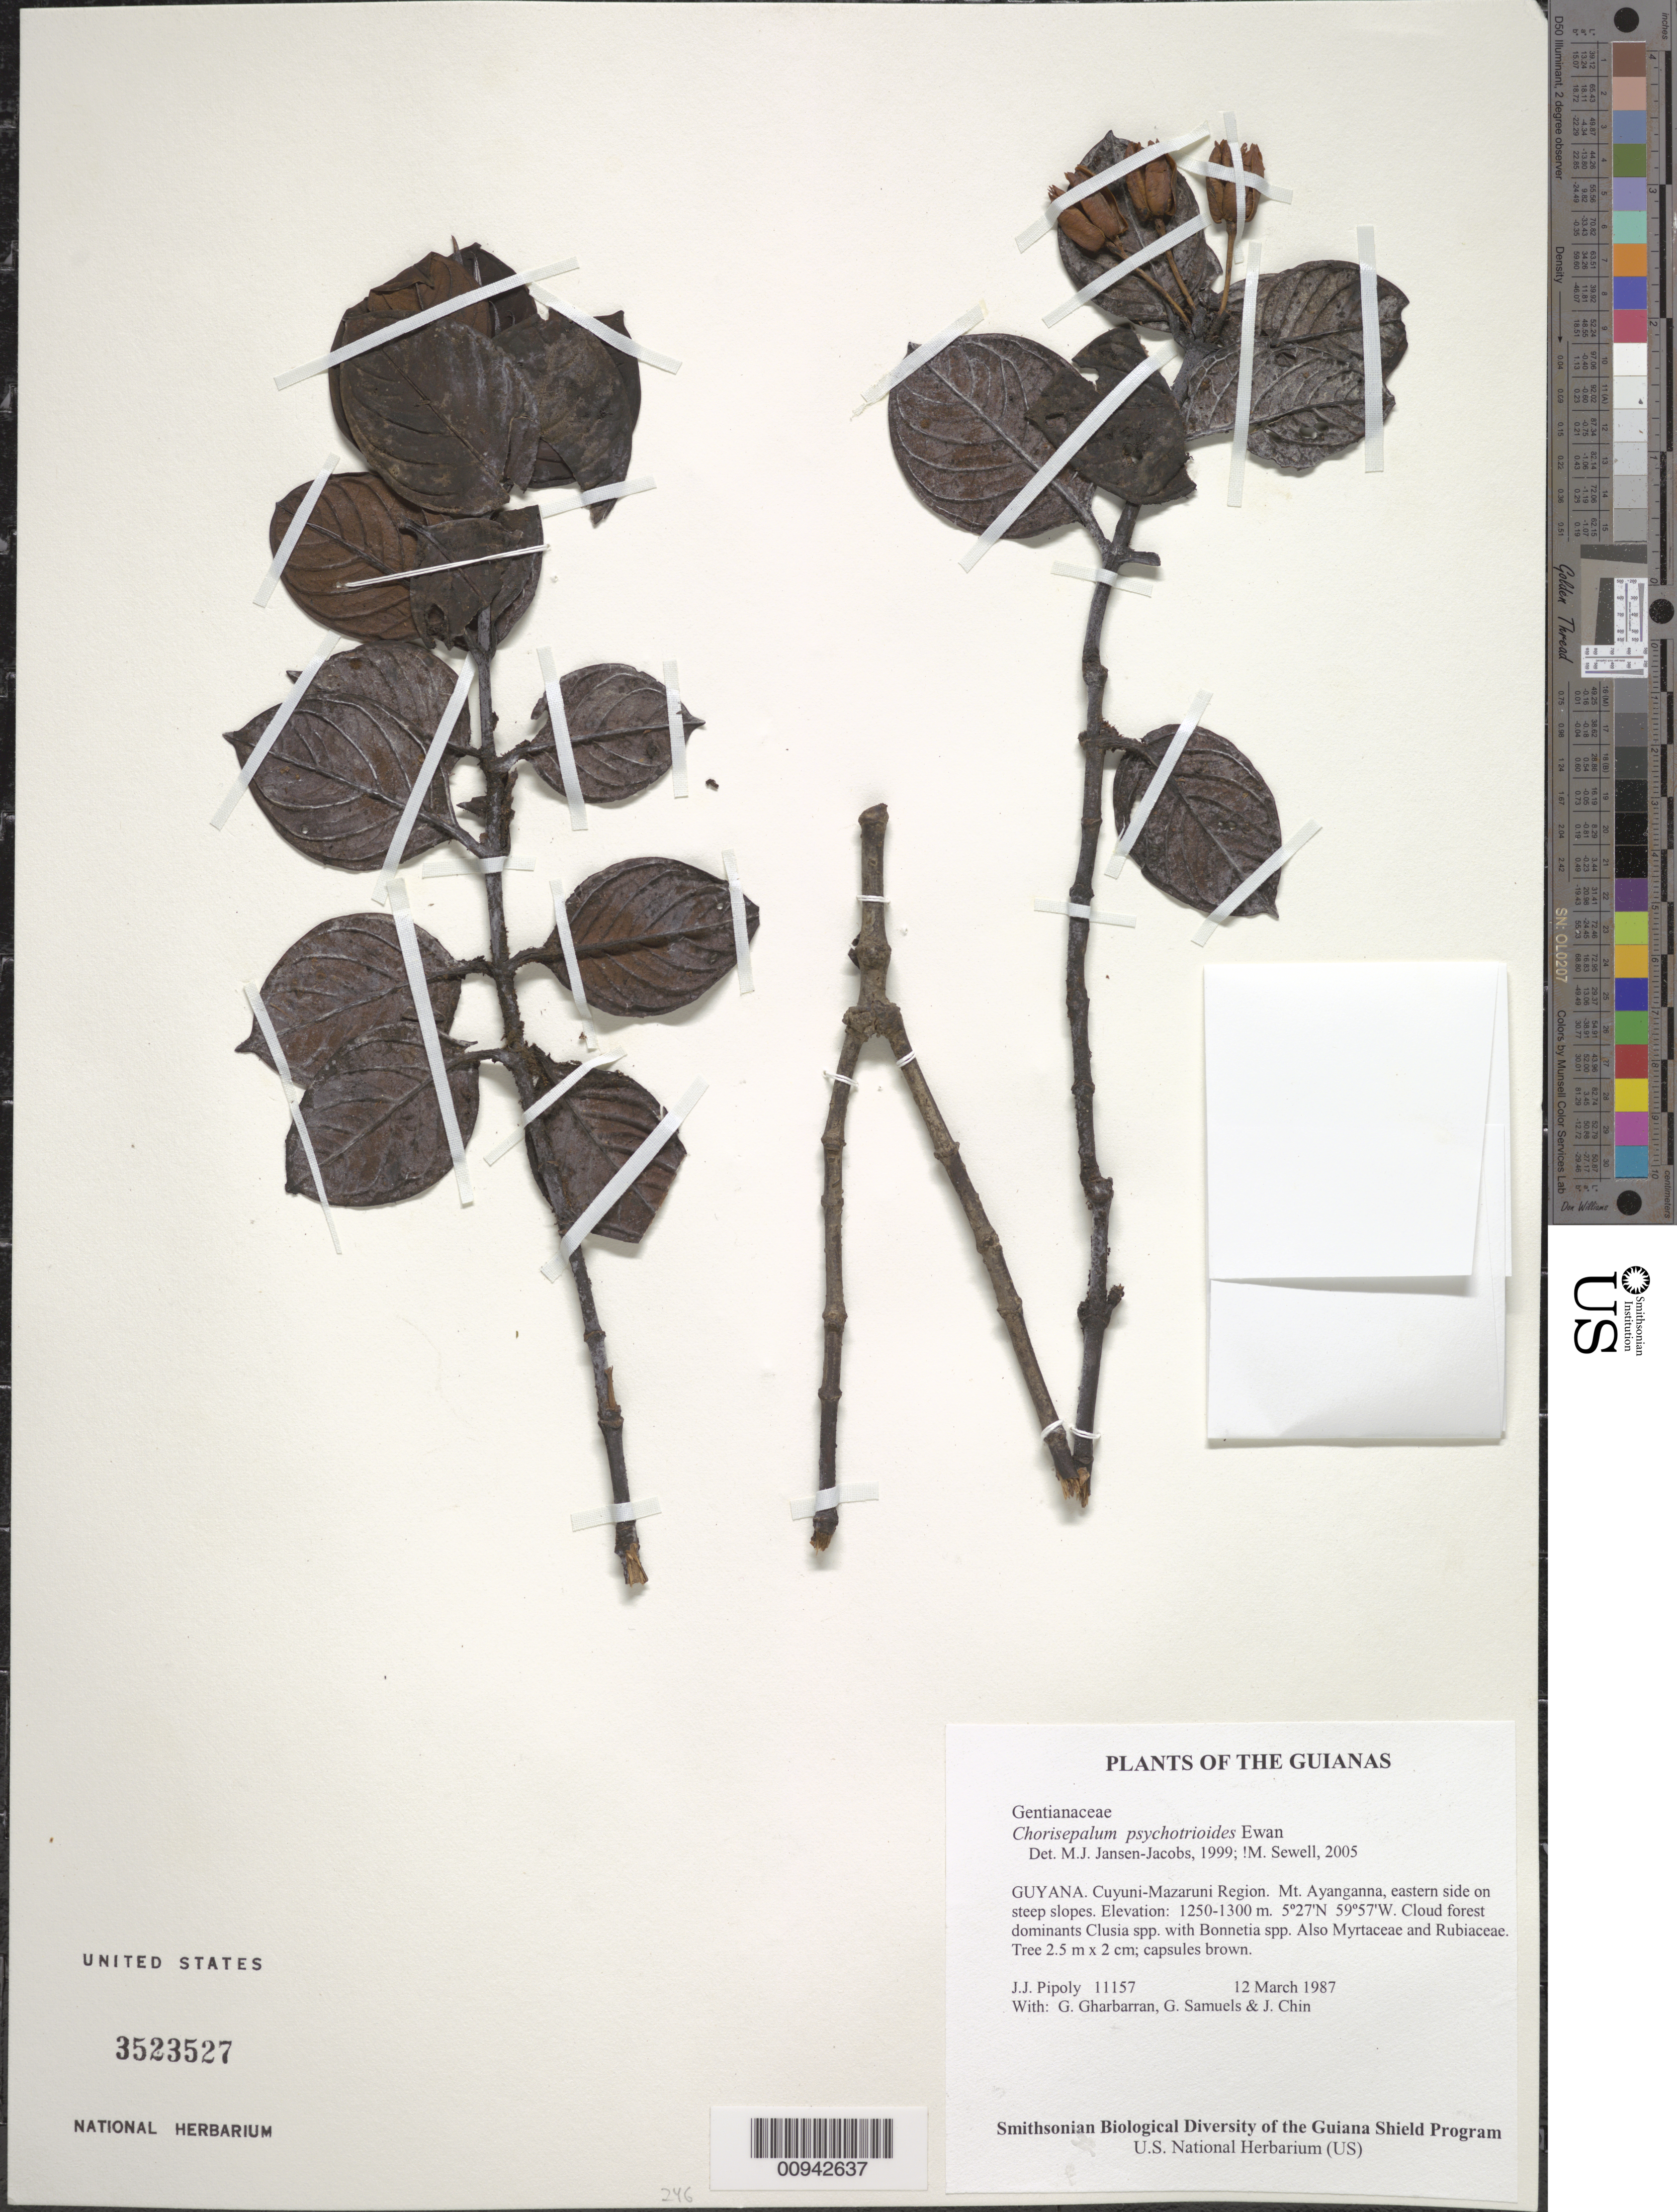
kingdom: Plantae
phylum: Tracheophyta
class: Magnoliopsida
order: Gentianales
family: Gentianaceae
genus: Chorisepalum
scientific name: Chorisepalum psychotrioides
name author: Ewan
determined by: Sewell, M.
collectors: J. J. Pipoly, G. Gharbarran, G. Samuels & J. Chin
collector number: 11157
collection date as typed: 12 March 1987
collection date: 1987-03-12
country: Guyana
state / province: Cuyuni-Mazaruni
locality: Mt. Ayanganna, eastern side on steep slopes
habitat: Cloud forest dominants Clusia spp. with Bonnetia spp. Also Myrtaceae and Rubiaceae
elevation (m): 1250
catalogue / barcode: US 3523527